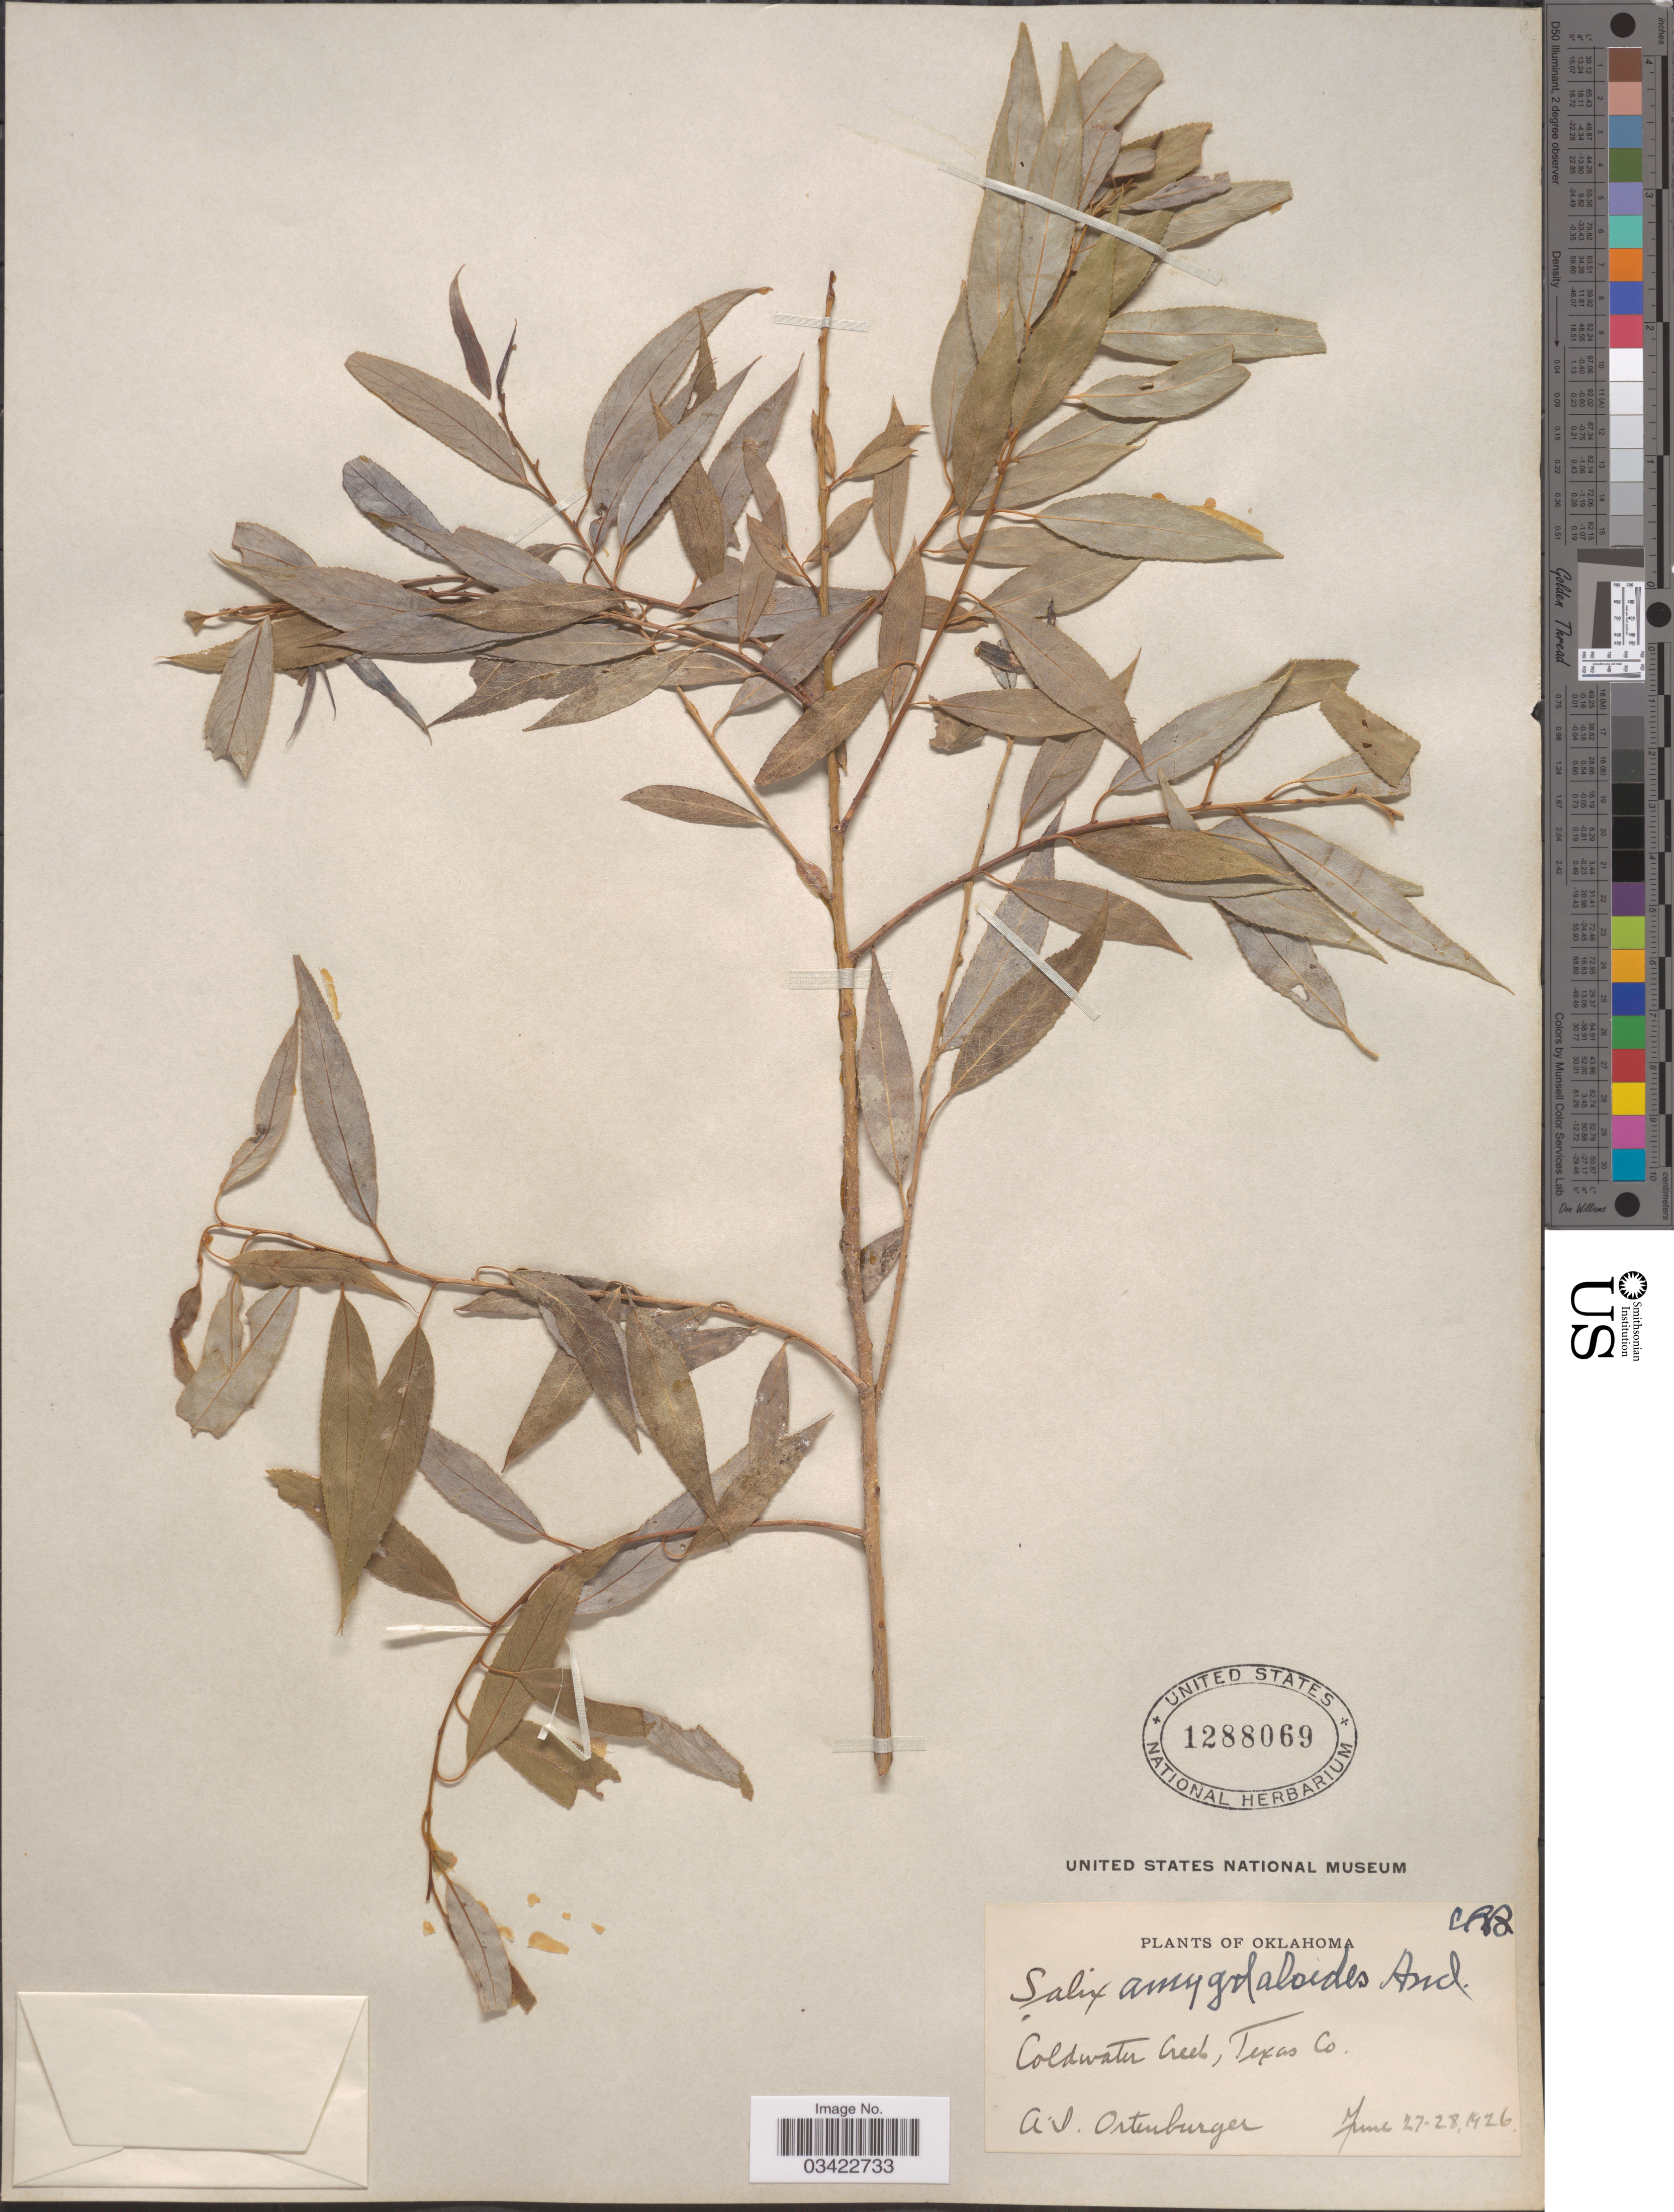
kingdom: Plantae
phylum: Tracheophyta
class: Magnoliopsida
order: Malpighiales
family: Salicaceae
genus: Salix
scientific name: Salix amygdaloides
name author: Andersson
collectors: A. Ortenburger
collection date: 1926-06-27/1926-06-28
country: United States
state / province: Oklahoma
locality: Coldwater Creek, Texas Co.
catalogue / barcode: US 1288069